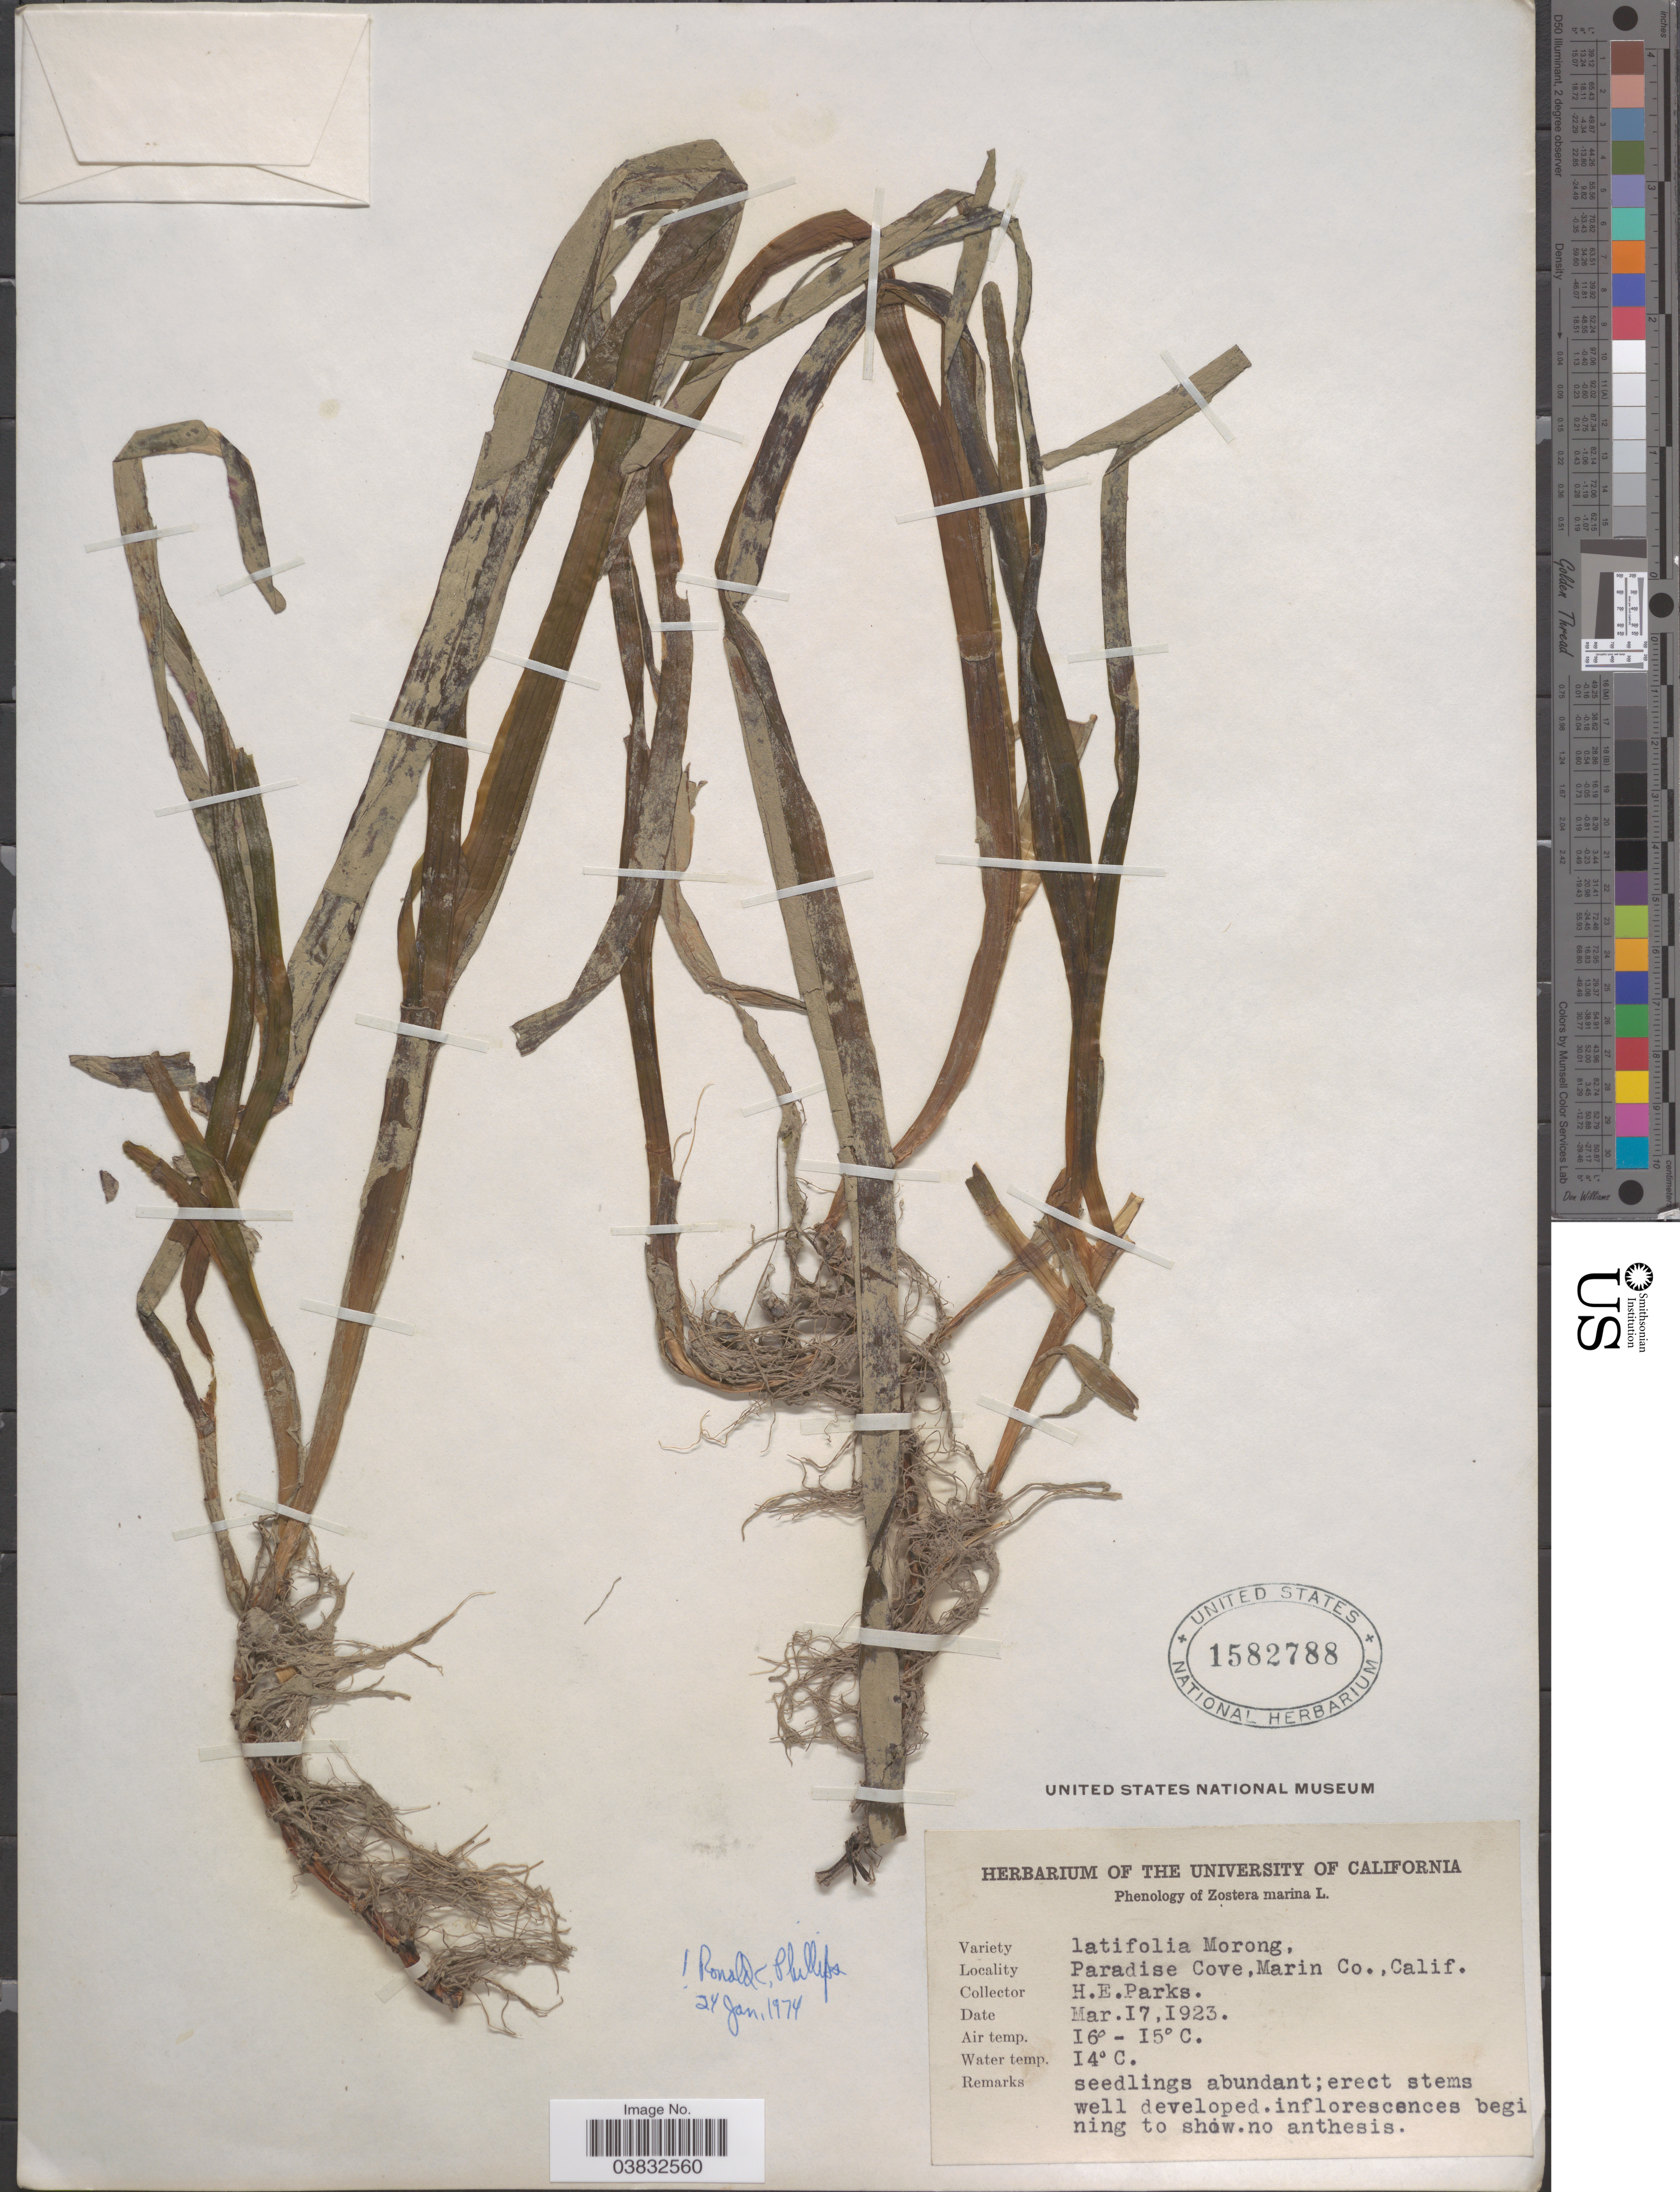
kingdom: Plantae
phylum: Tracheophyta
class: Liliopsida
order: Alismatales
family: Zosteraceae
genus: Zostera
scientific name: Zostera marina var. latifolia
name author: L.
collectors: H. E. Parks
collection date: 1923-03-17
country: United States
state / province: California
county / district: Marin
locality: Paradise Cove, Marin Co.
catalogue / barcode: US 1582788